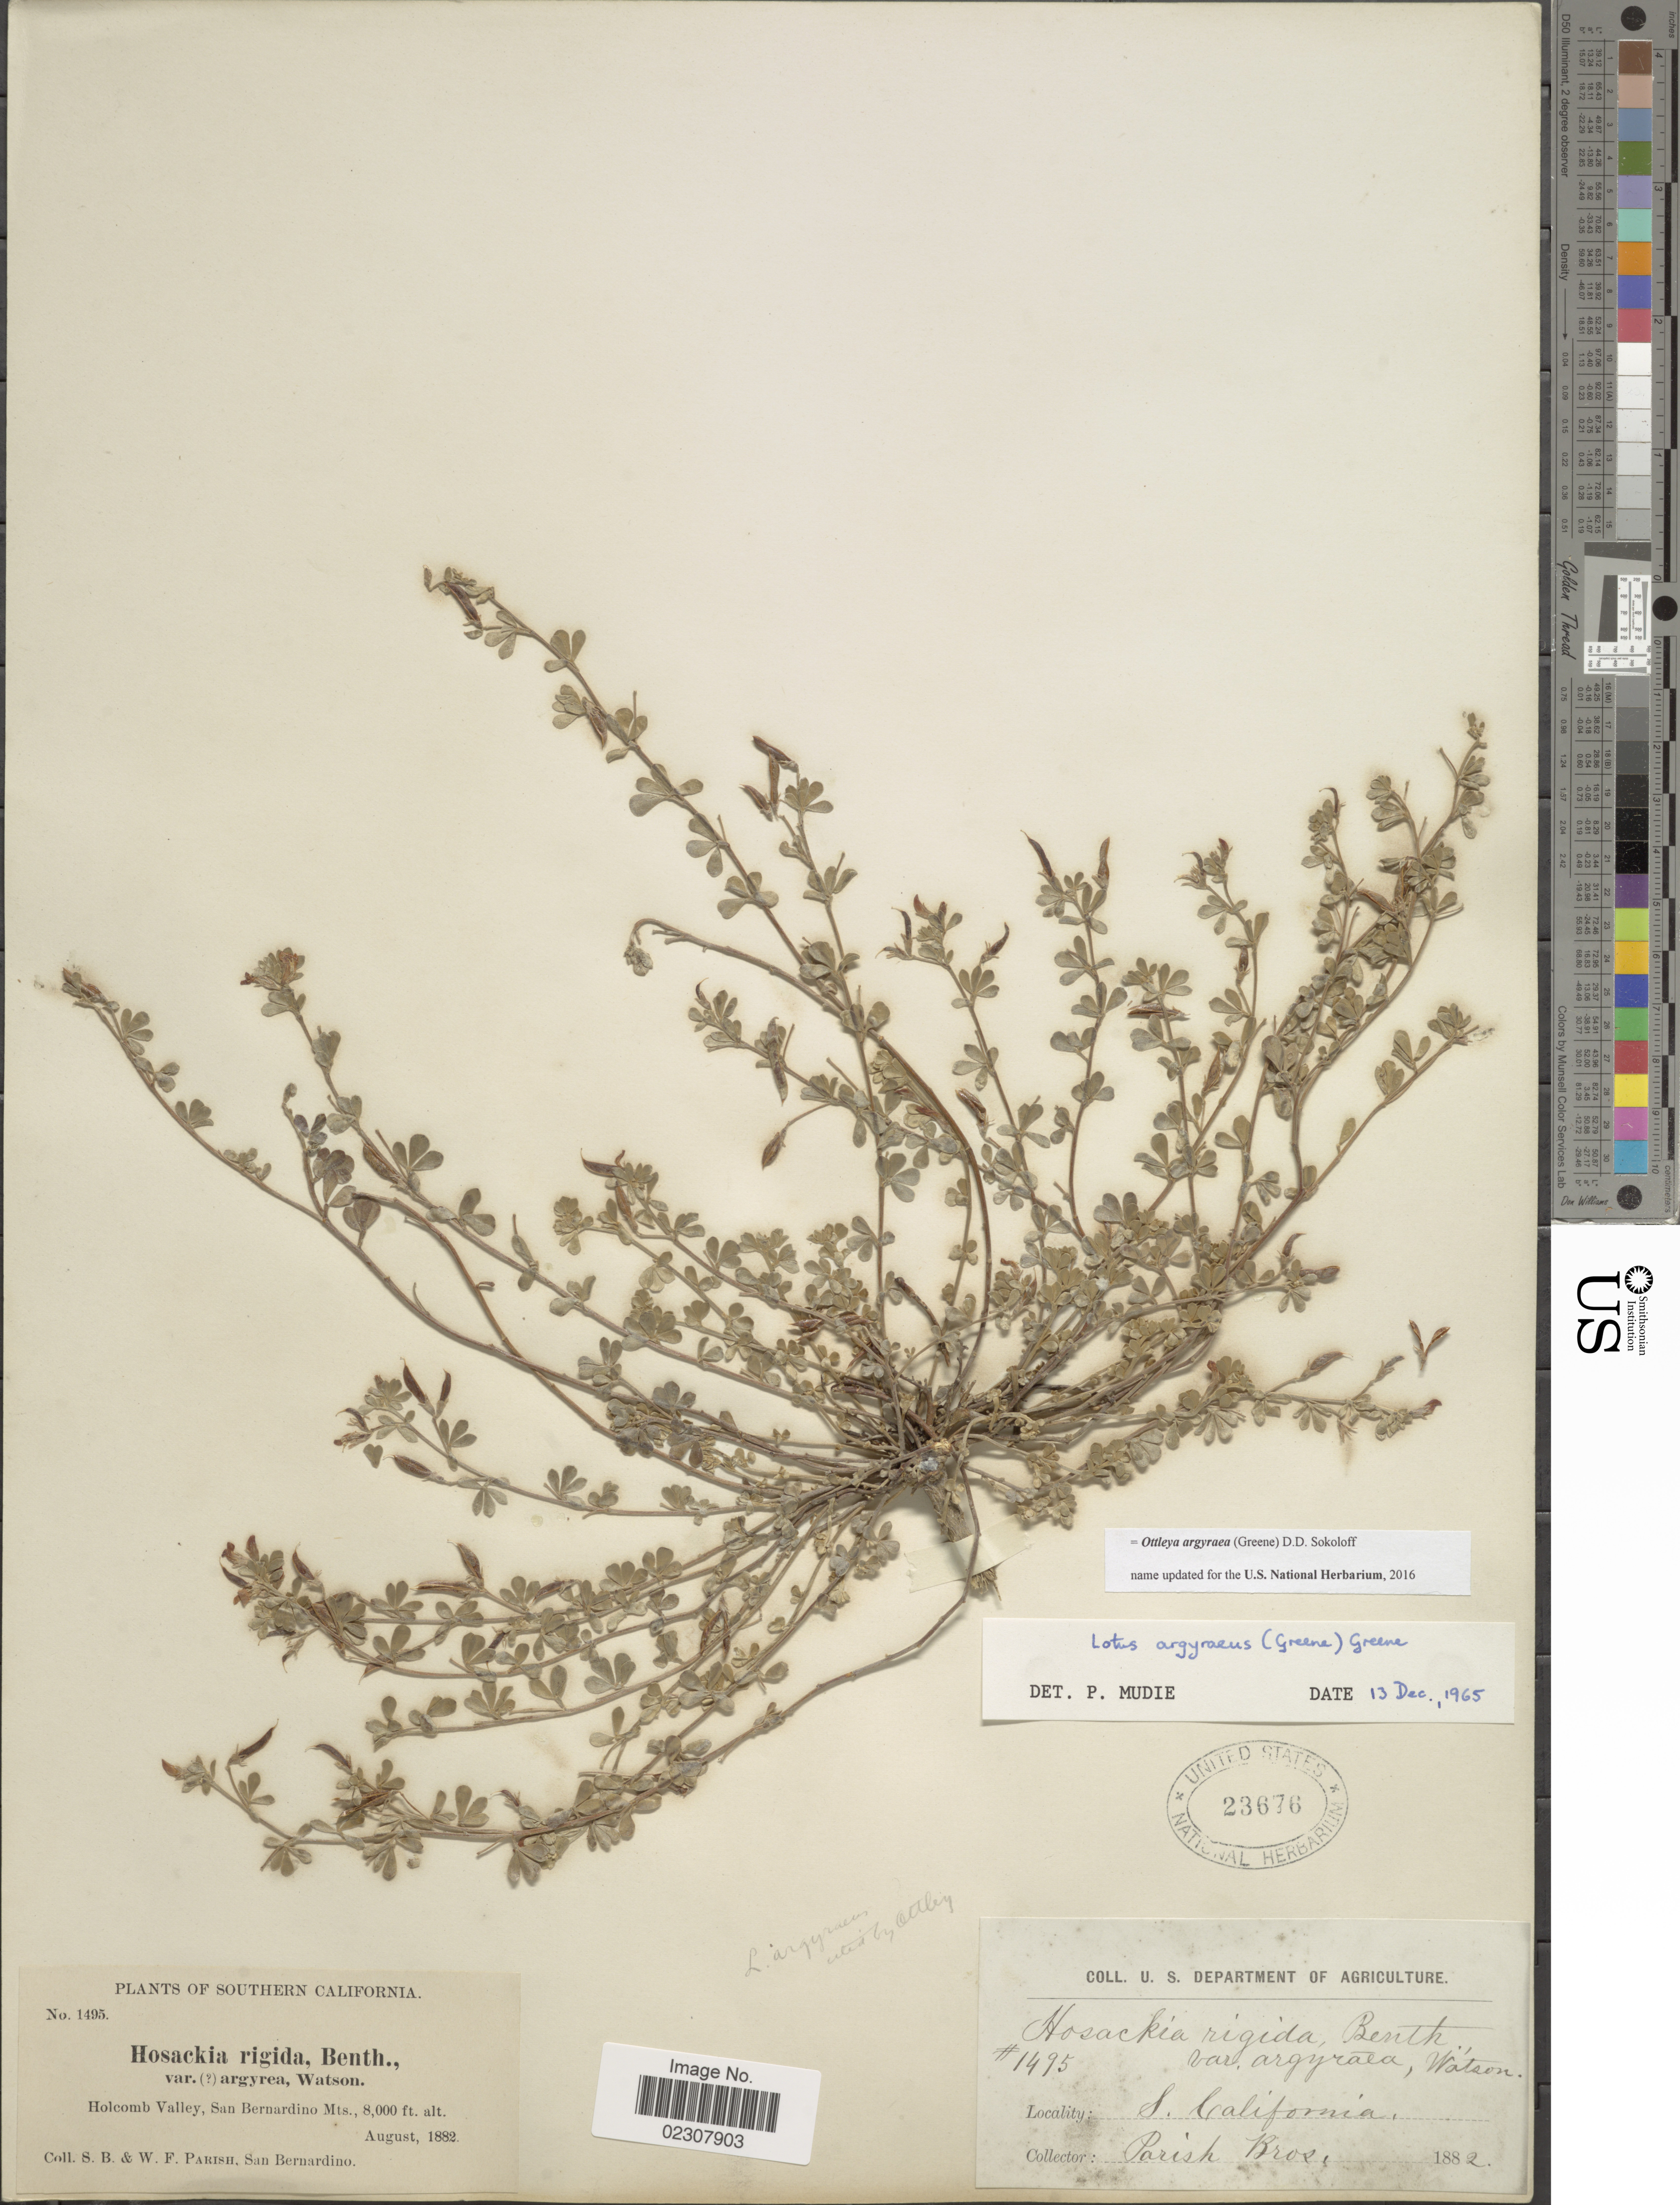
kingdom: Plantae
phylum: Tracheophyta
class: Magnoliopsida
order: Fabales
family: Fabaceae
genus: Ottleya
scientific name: Ottleya argyraea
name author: (Greene) D.D. Sokoloff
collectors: S. B. Parish & W. F. Parish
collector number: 1495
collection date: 1882-08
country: United States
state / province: California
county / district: San Bernardino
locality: Southern California, Holcomb Valley, San Bernardino Mts.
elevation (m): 2438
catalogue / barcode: US 23676